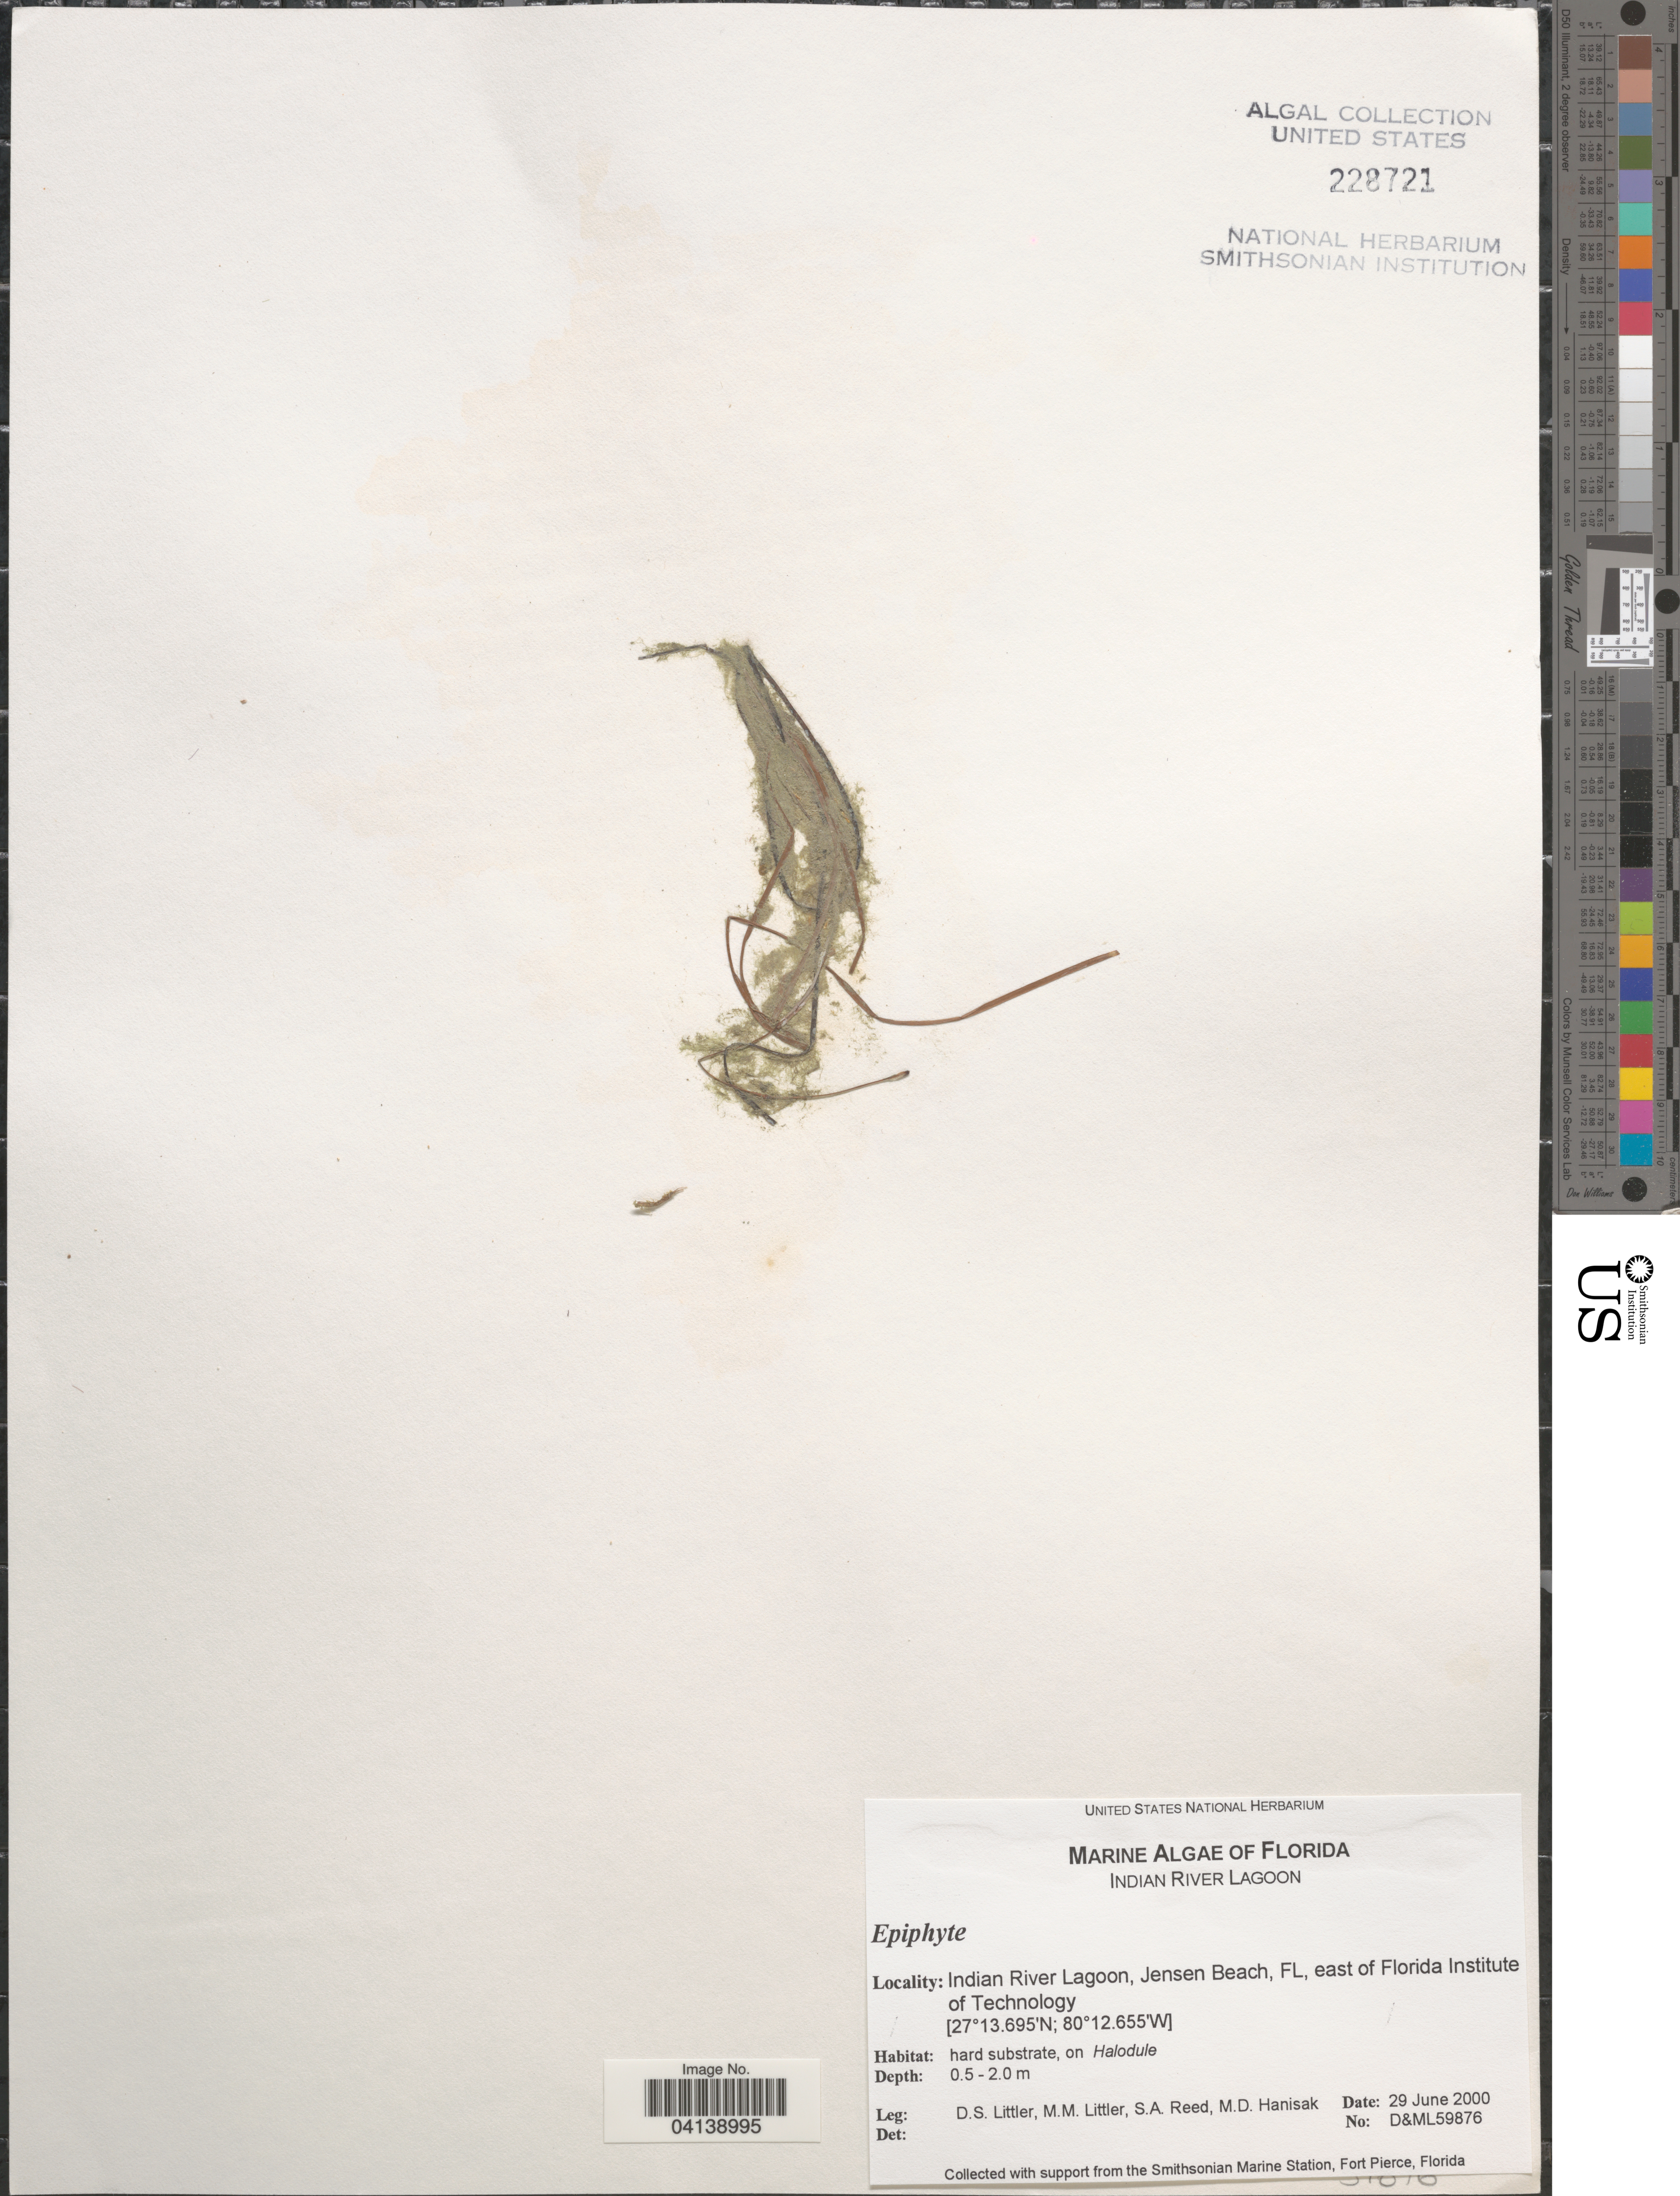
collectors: D. S. Littler, S. Reed & M. Hanisak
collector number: D&ML59876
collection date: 2000-06-29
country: United States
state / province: Florida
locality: Indian River Lagoon, Jensen Beach, east of Florida Institute of Technology.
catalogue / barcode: US 228721